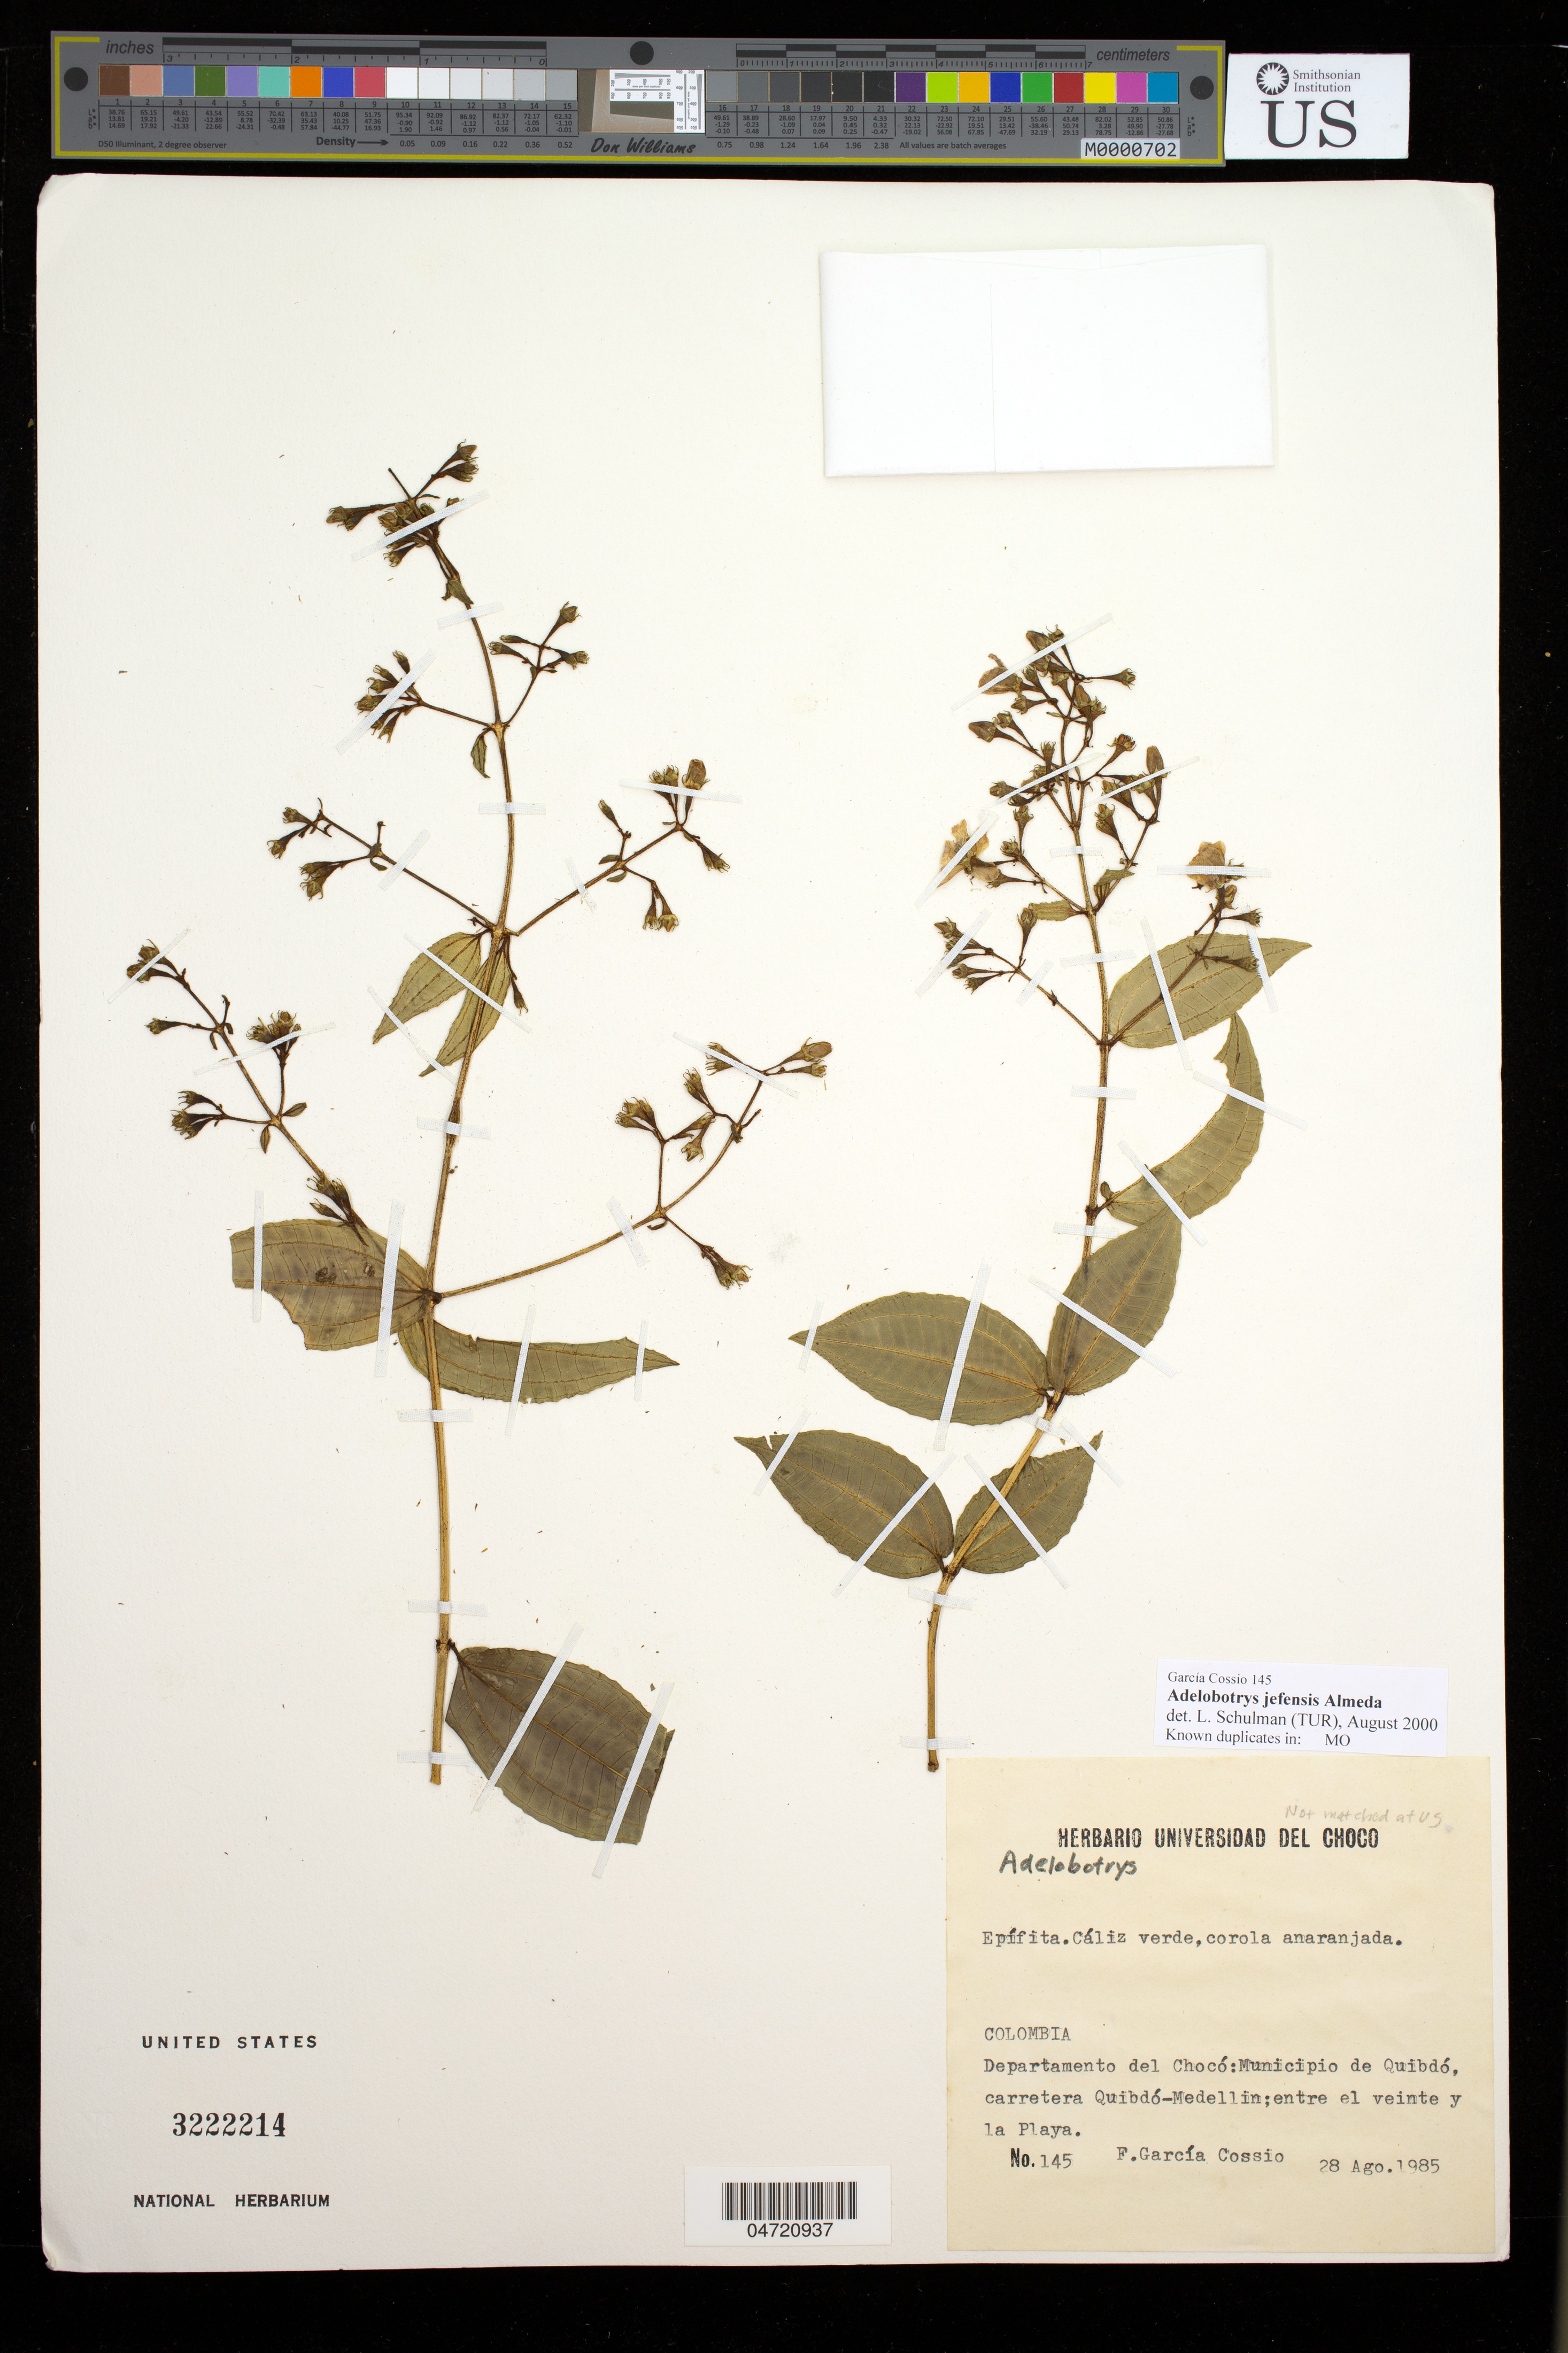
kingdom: Plantae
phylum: Tracheophyta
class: Magnoliopsida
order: Myrtales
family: Melastomataceae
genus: Adelobotrys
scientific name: Adelobotrys jefensis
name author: Almeda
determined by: Schulman, Leif, (TUR), University of Turku (FINLAND)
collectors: F. García C.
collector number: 145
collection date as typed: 28 Aug 1985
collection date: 1985-08-28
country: Colombia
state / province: Chocó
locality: Municipio de Quibdó; carretera Quibdó-Medellin; entre el Veinte y La Playa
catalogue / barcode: US 3222214